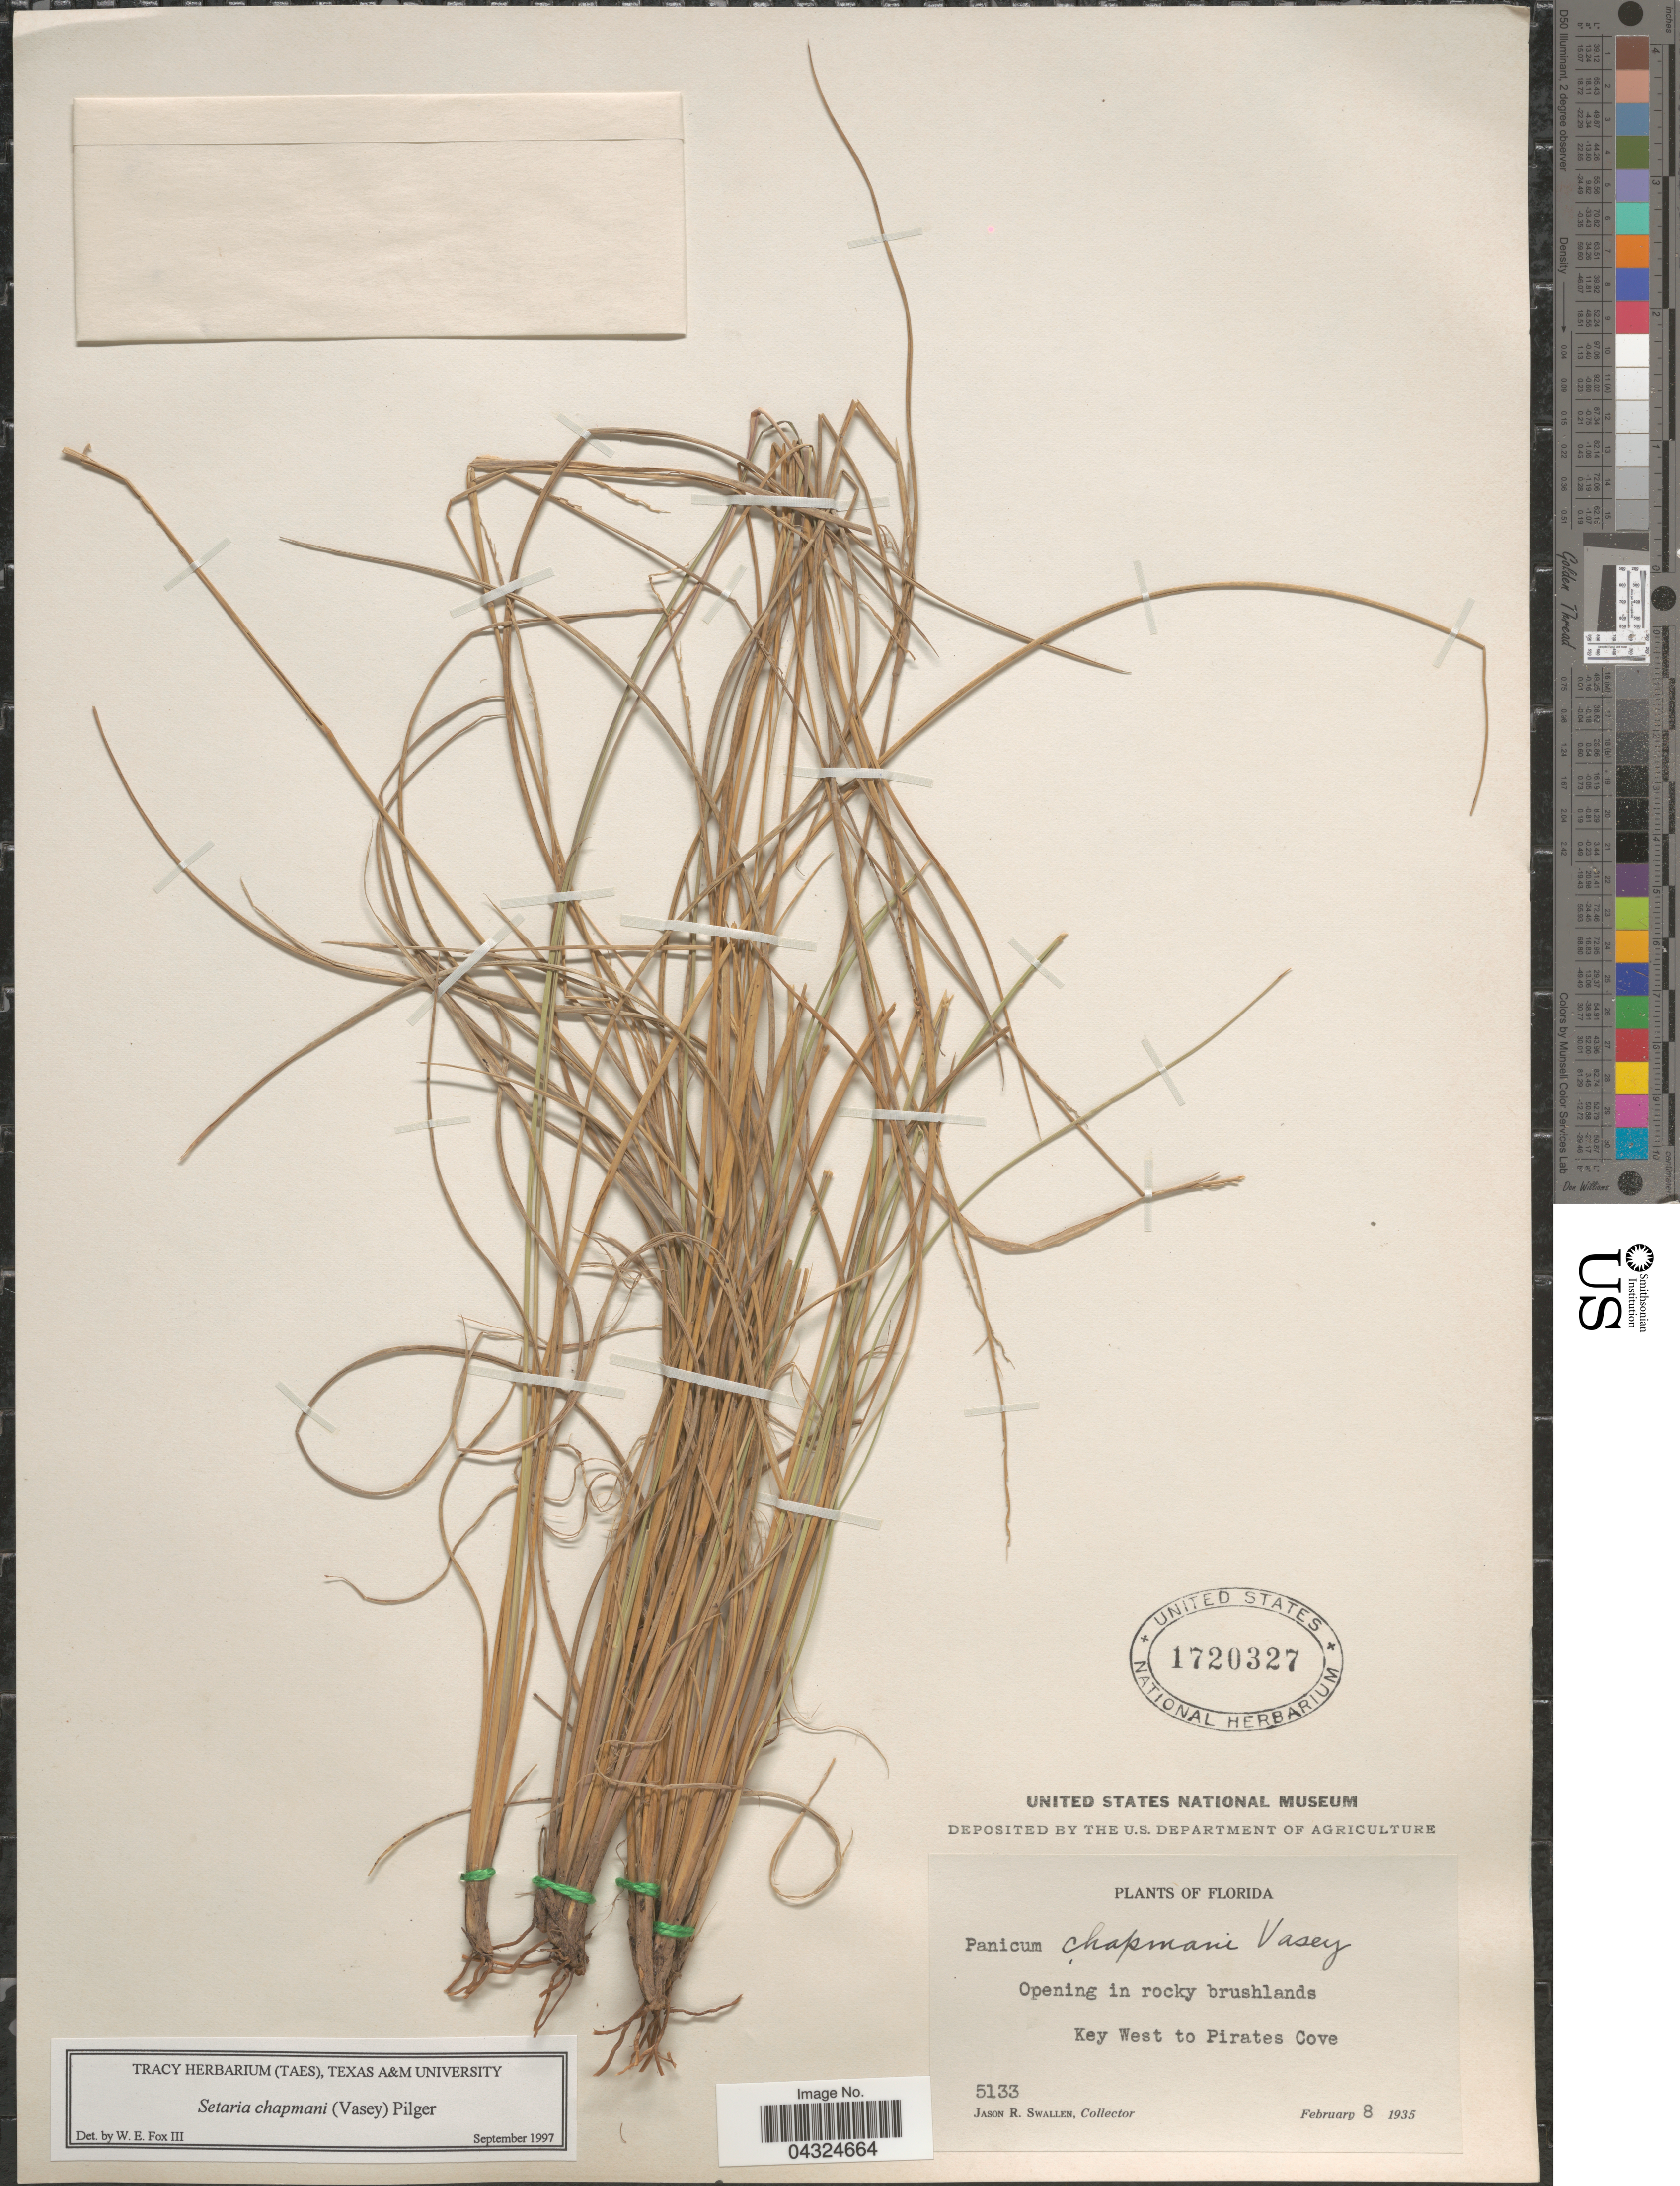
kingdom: Plantae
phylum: Tracheophyta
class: Liliopsida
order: Poales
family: Poaceae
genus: Setaria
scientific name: Setaria chapmanii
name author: (Vasey) Pilg.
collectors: J. R. Swallen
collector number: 5133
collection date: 1935-02-08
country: United States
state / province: Florida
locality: Key West to Pirates Cove.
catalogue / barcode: US 1720327